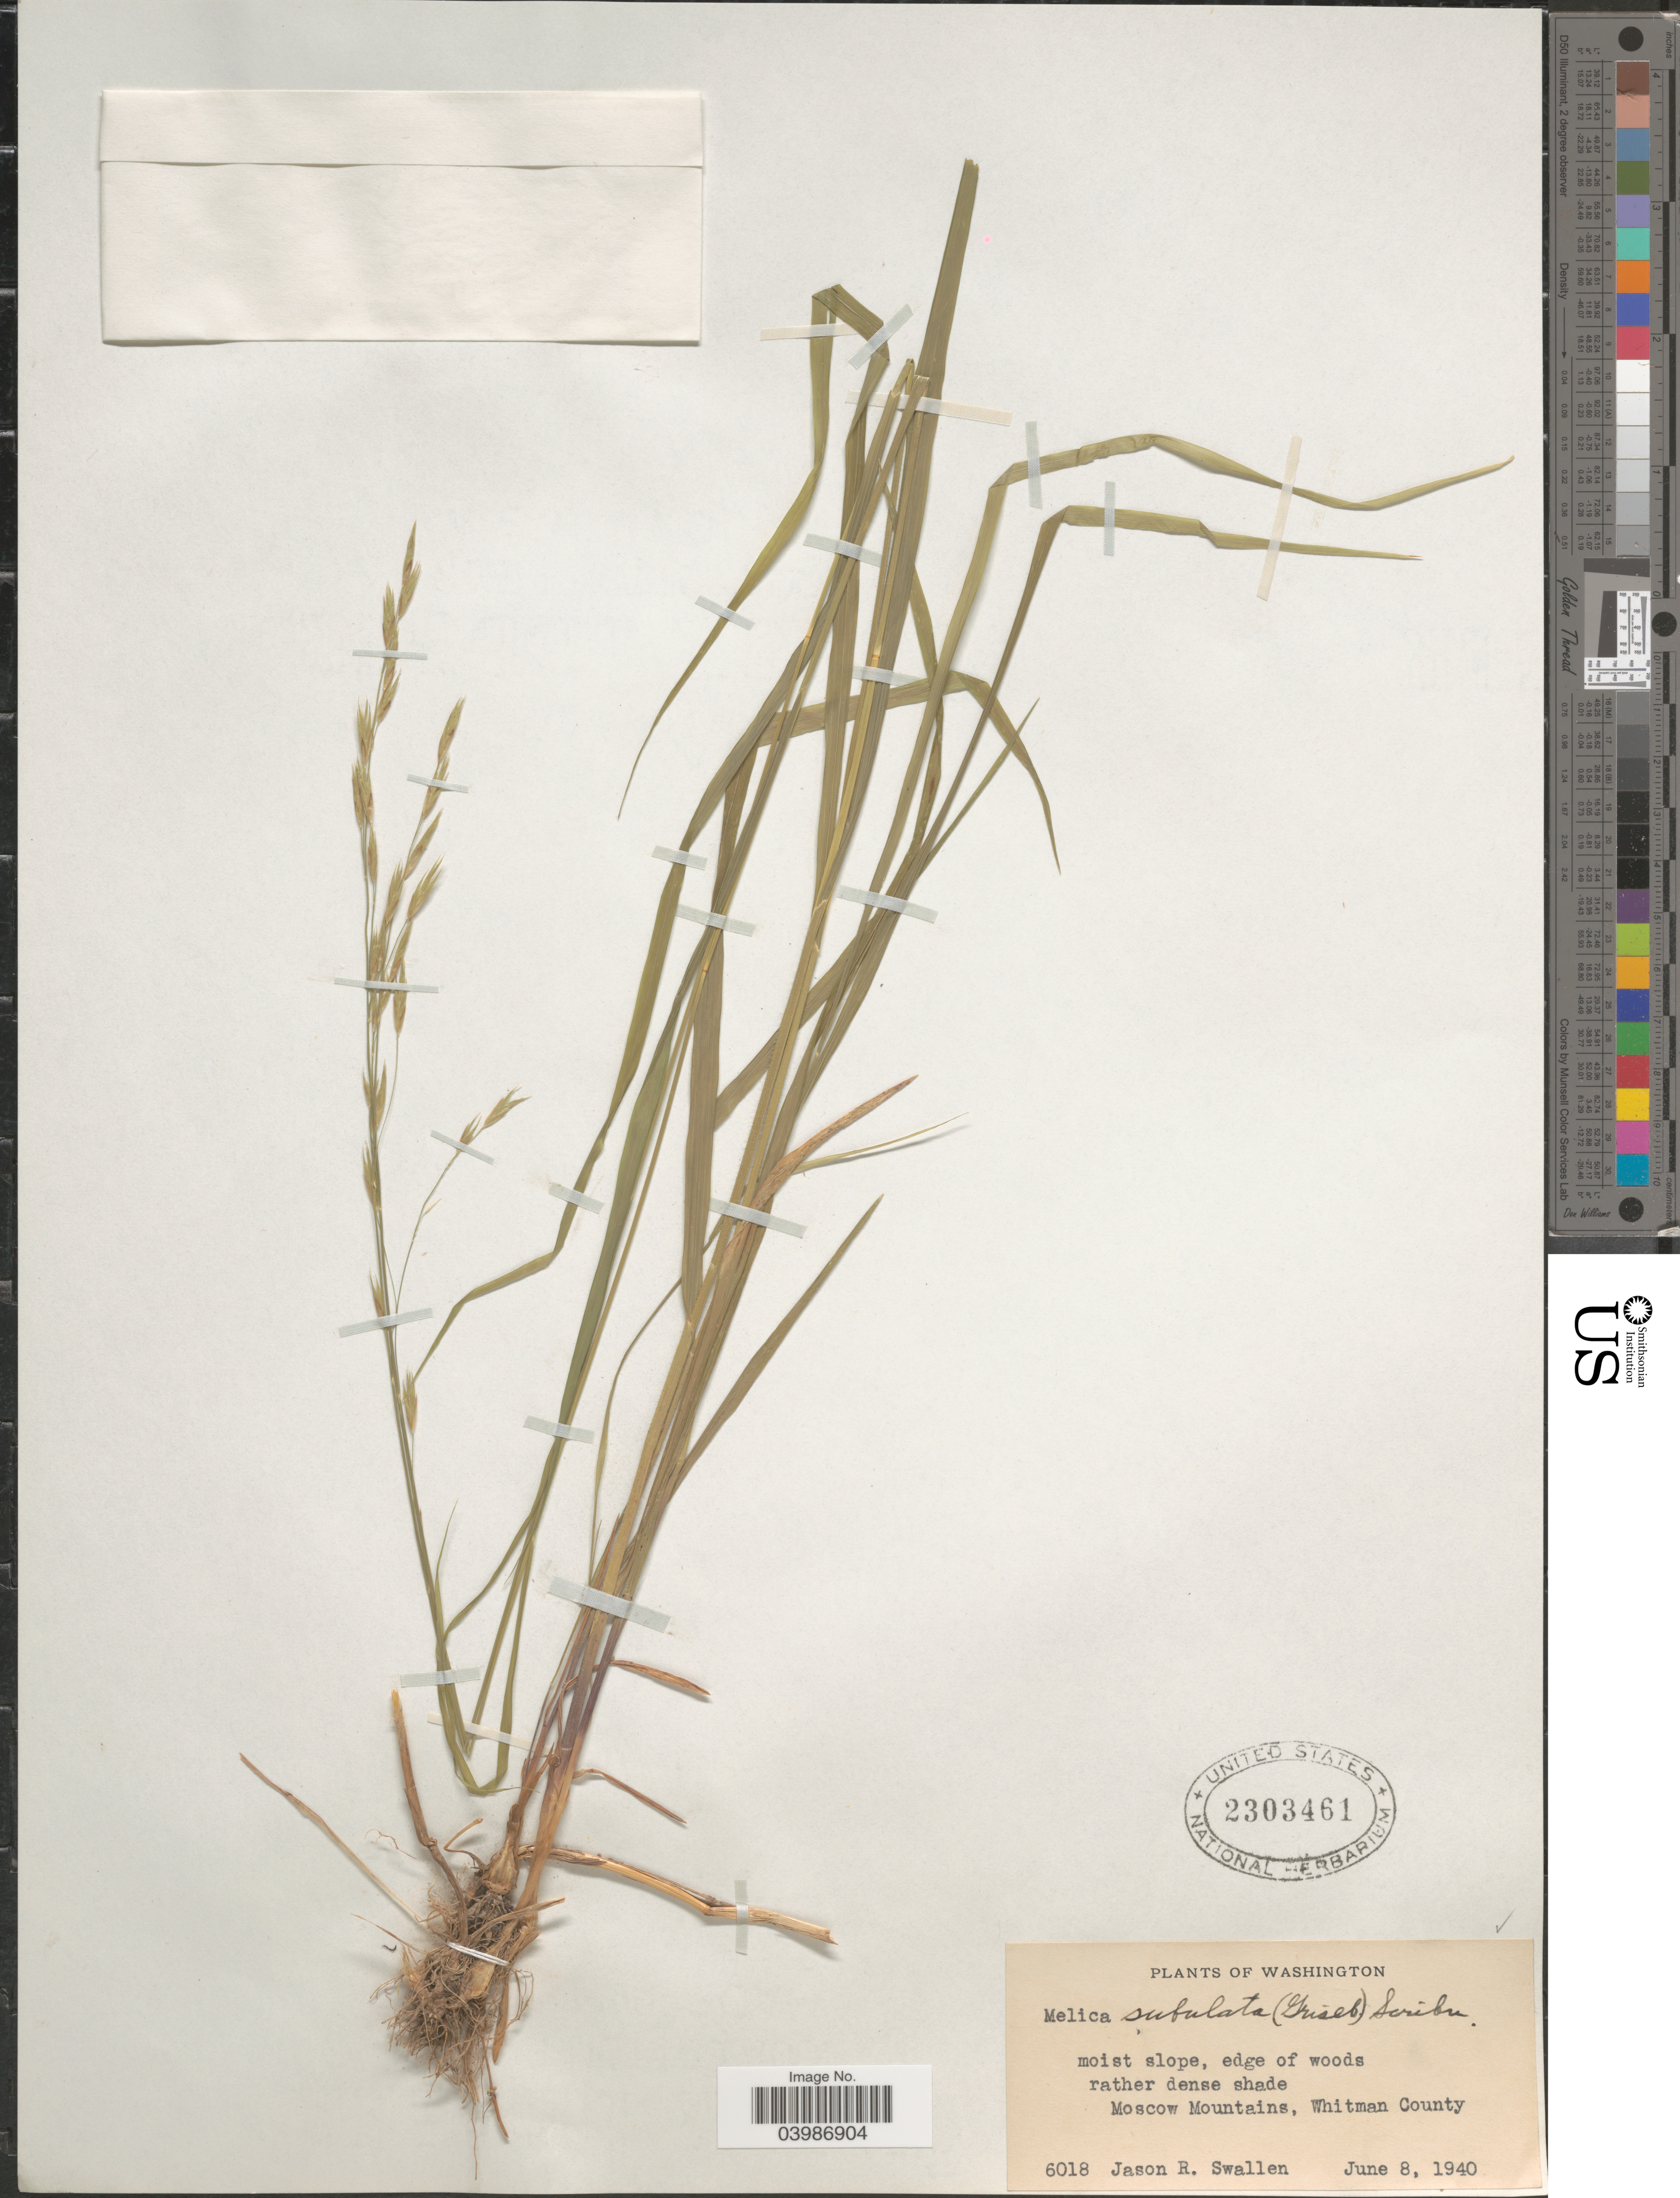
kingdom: Plantae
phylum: Tracheophyta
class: Liliopsida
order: Poales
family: Poaceae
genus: Melica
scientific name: Melica subulata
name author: (Griseb.) Scribn.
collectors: J. R. Swallen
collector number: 6018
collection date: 1940-06-08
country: United States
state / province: Washington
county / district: Whitman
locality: Moscow Mountains, Whitman County.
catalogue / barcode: US 2303461